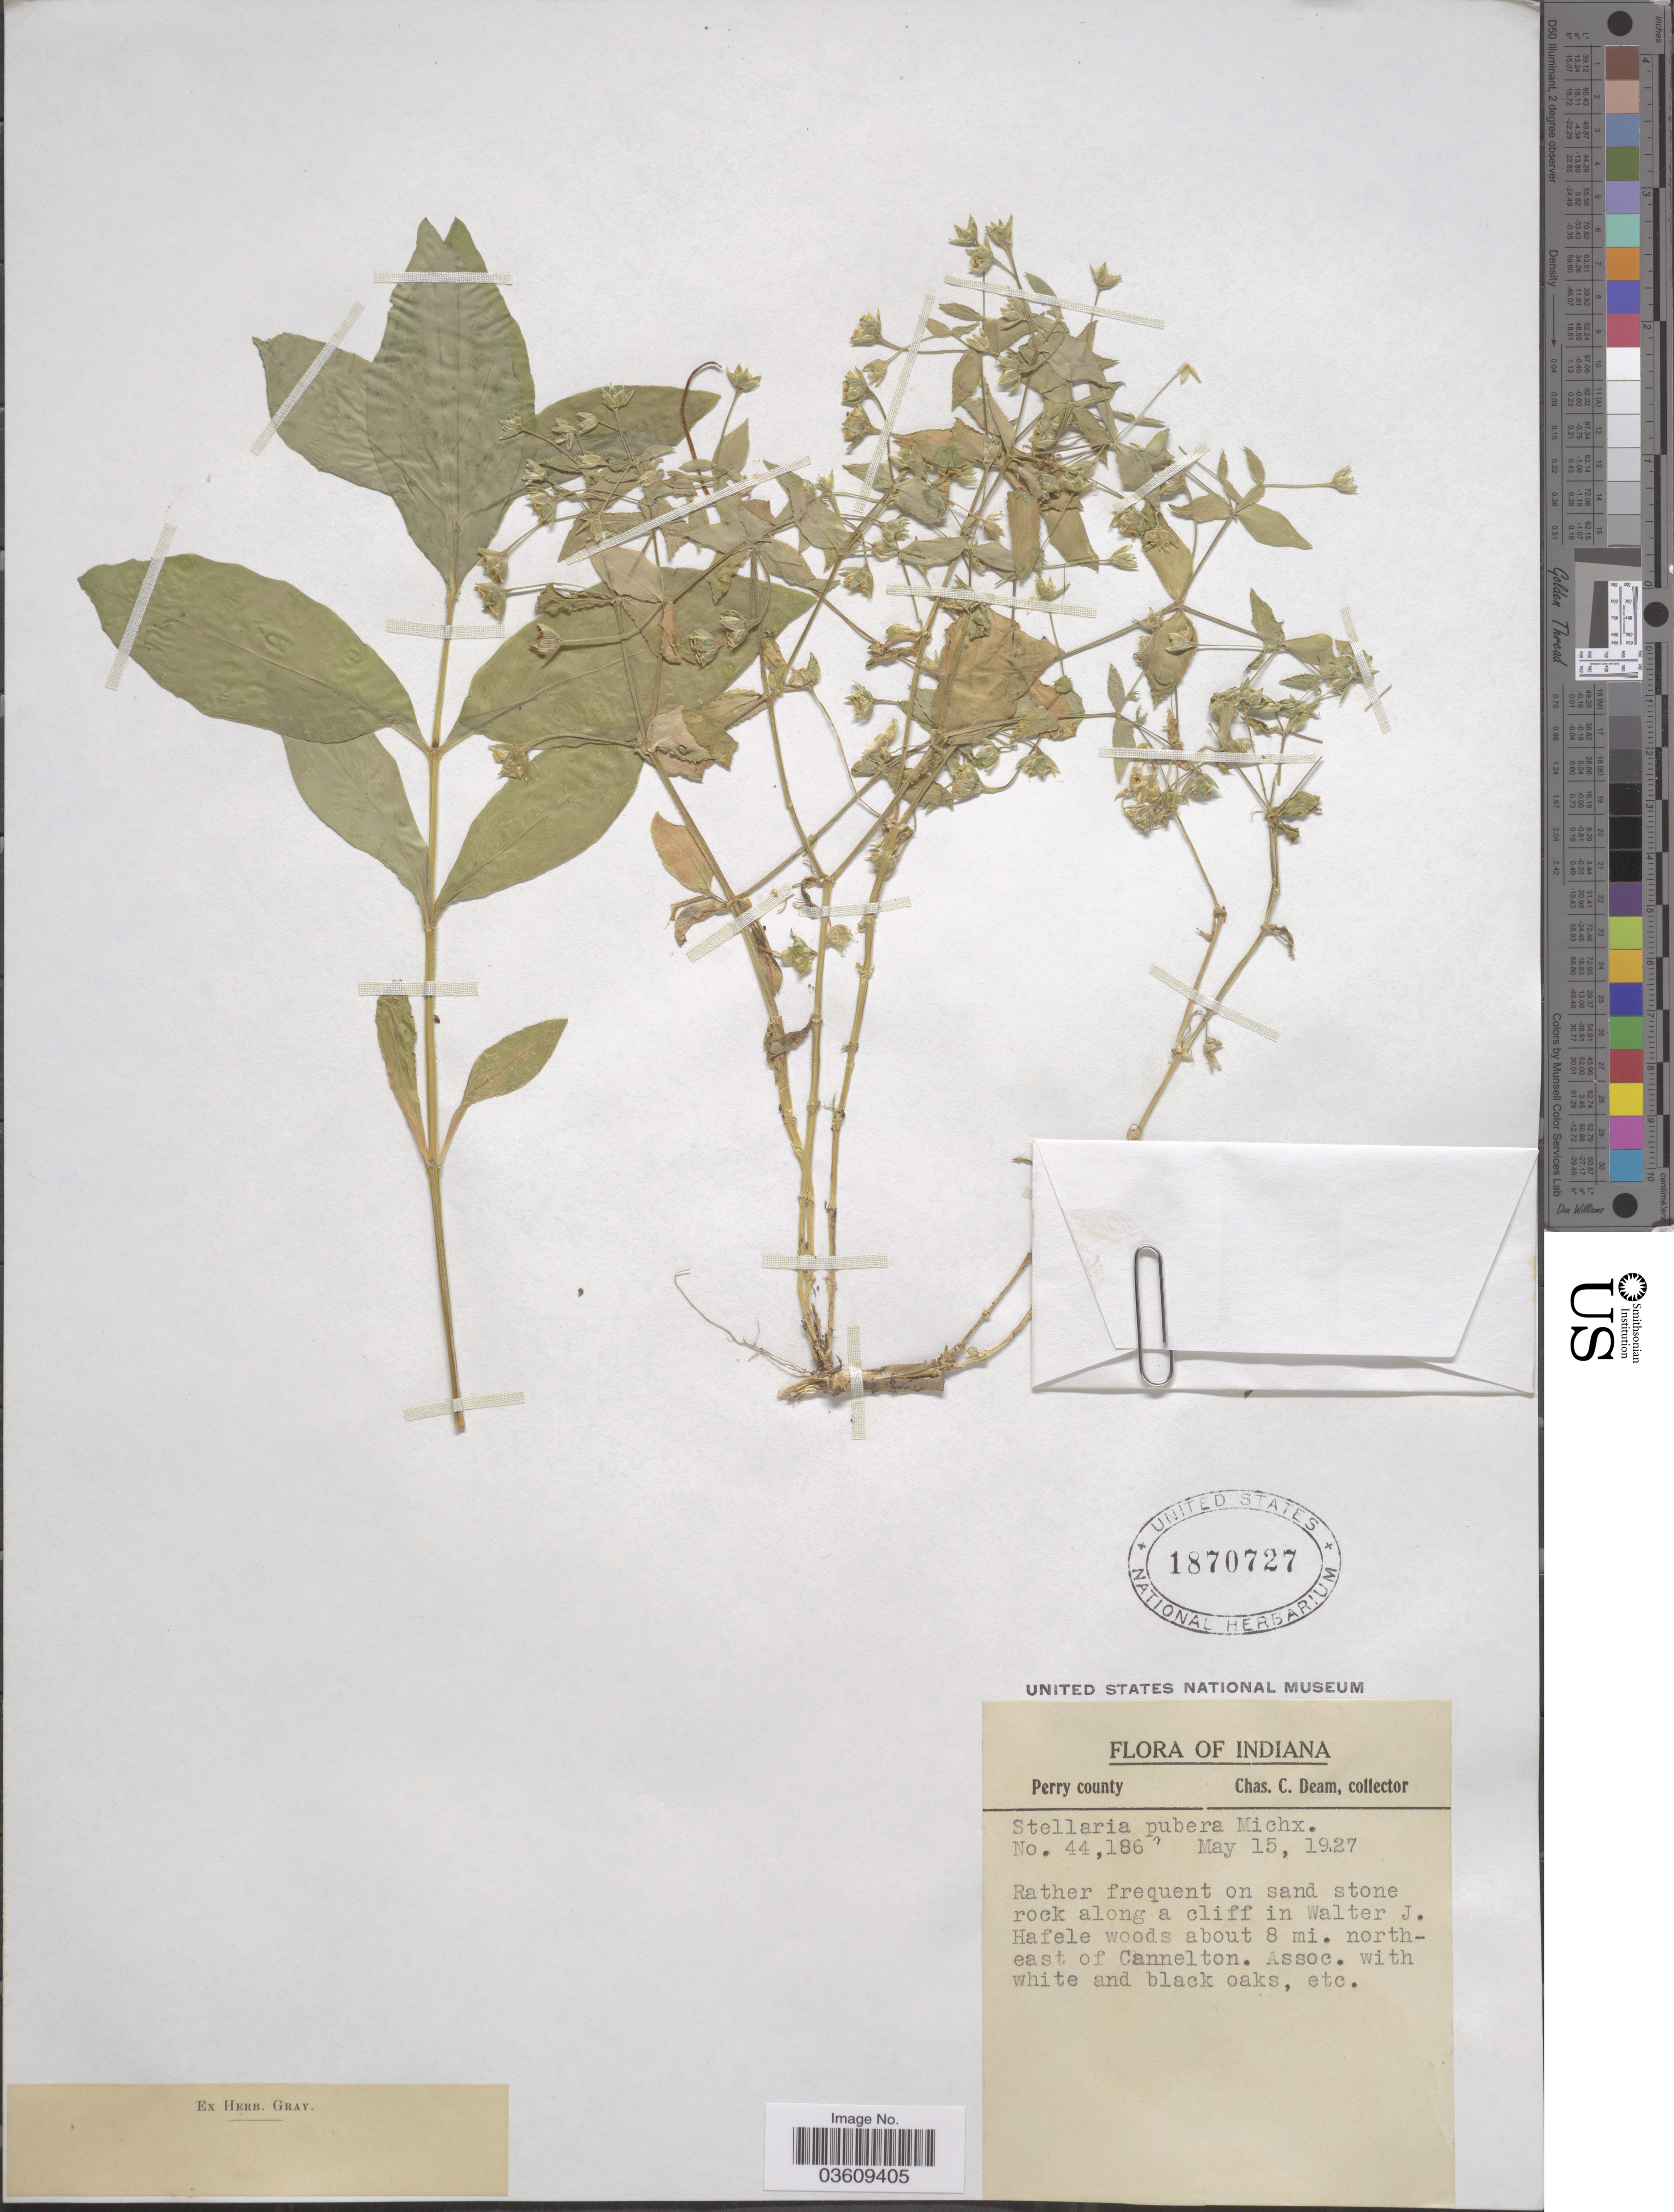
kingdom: Plantae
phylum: Tracheophyta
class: Magnoliopsida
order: Caryophyllales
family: Caryophyllaceae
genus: Stellaria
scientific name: Stellaria pubera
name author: Michx.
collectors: C. C. Deam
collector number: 44186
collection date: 1927-05-15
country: United States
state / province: Indiana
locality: Perry County. Rather frequent on sand stone rock along a cliff in Walter J. Hafele woods about 8 mi. northeast of Cannelton.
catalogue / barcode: US 1870727